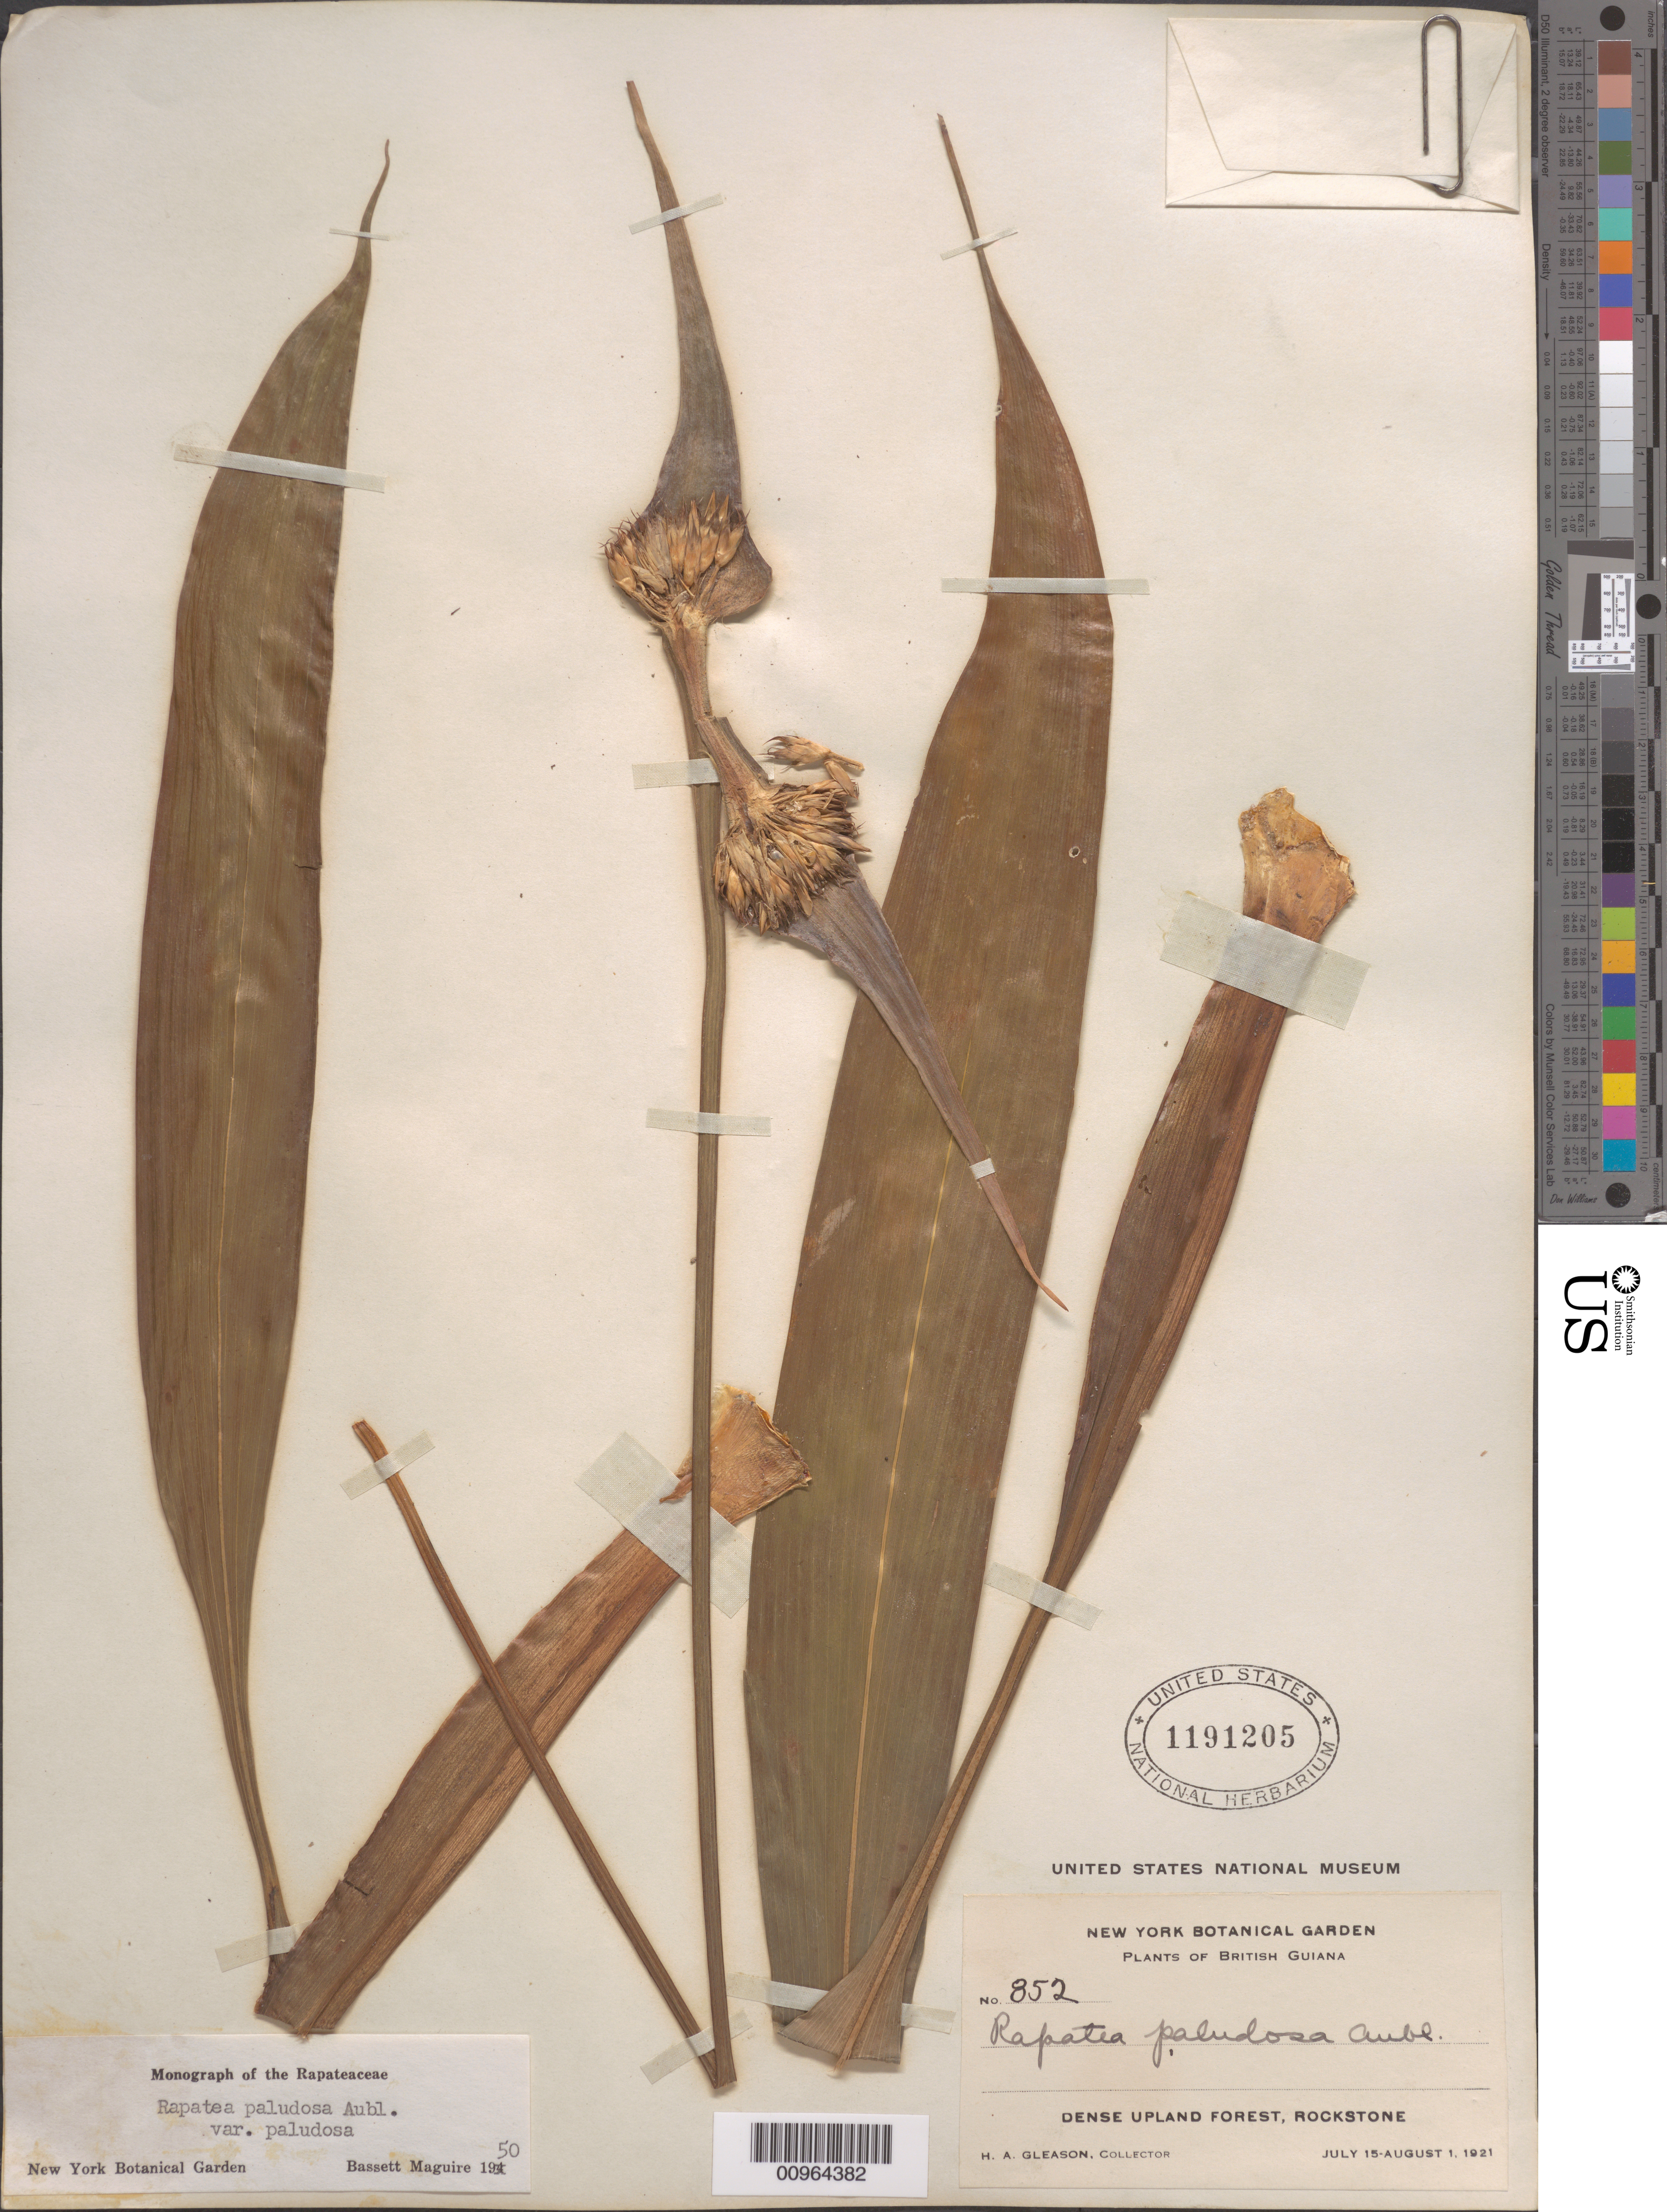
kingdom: Plantae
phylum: Tracheophyta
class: Liliopsida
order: Poales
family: Rapateaceae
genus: Rapatea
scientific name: Rapatea paludosa var. paludosa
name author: Aubl.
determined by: Maguire, Bassett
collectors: H. A. Gleason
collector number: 852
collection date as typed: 15-Jul-21 to 1-Aug-21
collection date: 1921-07-15/1921-08-01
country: Guyana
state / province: U. Demerara-Berbice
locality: Rockstone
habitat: Dense upland forest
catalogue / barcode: US 1191205